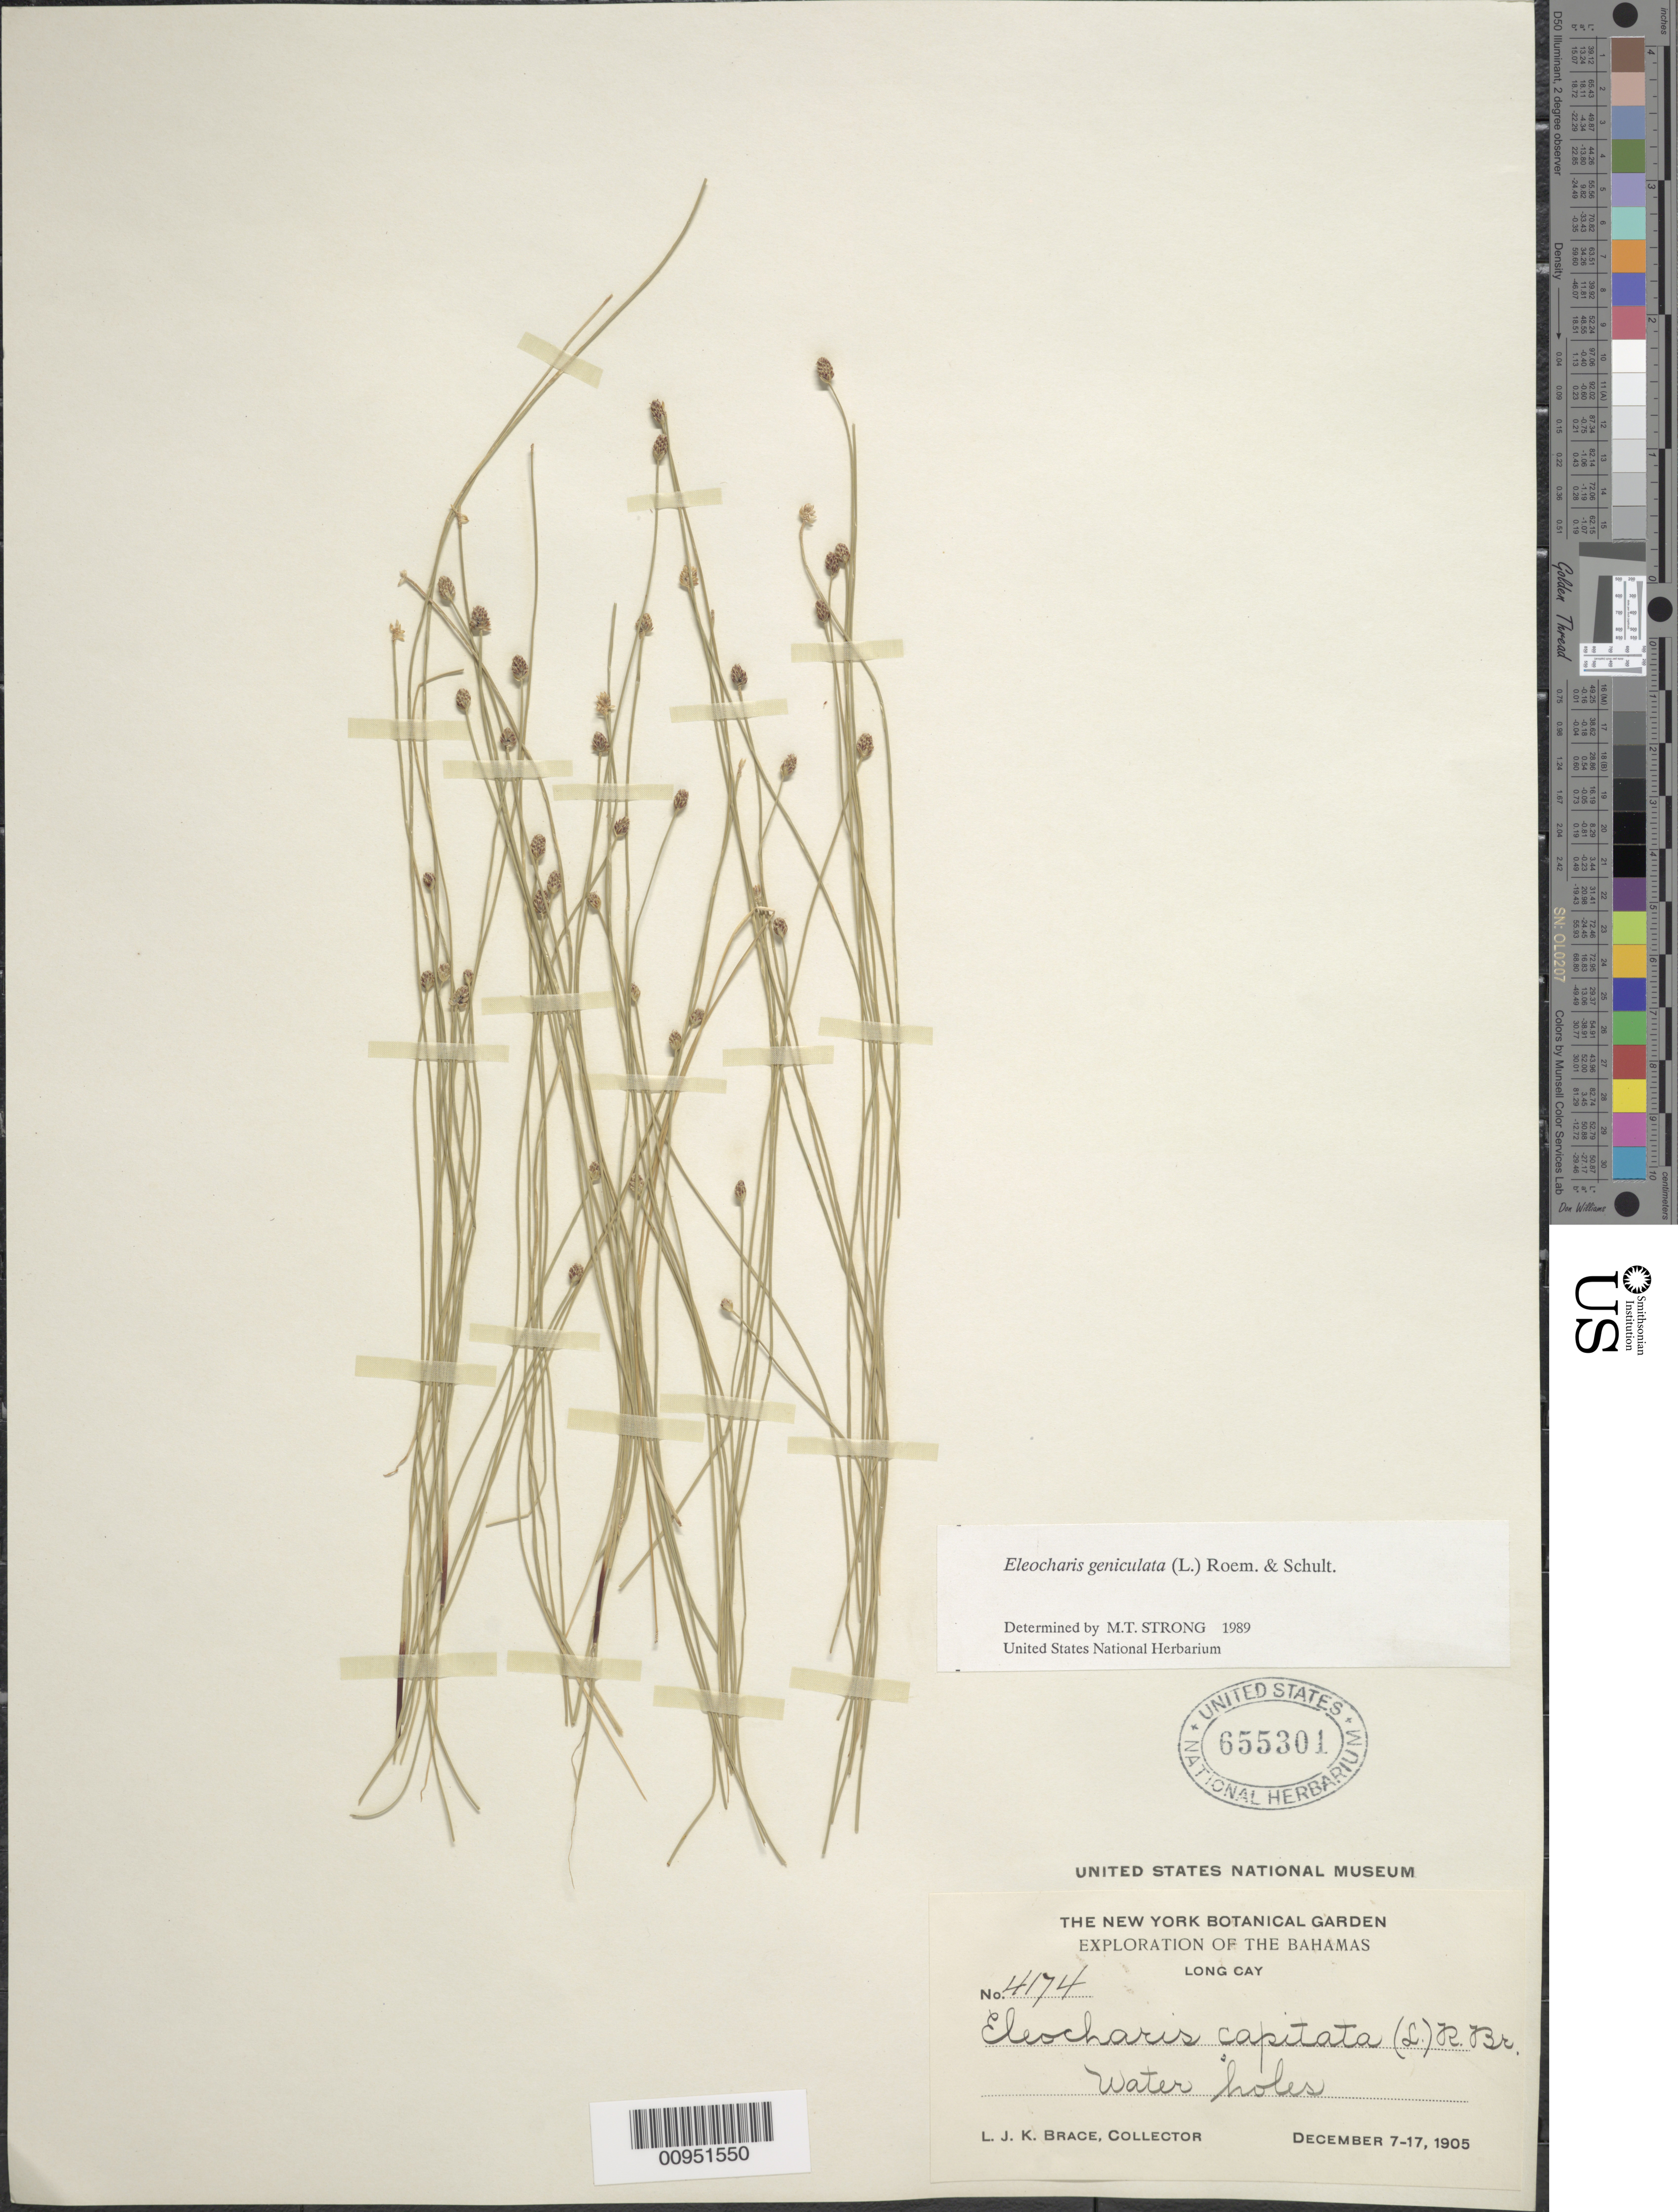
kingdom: Plantae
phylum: Tracheophyta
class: Liliopsida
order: Poales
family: Cyperaceae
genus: Eleocharis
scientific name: Eleocharis geniculata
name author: (L.) Roem. & Schult.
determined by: Strong, M. T., (US), Smithsonian Institution - National Museum of Natural History (UNITED STATES)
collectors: L. J. K. Brace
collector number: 4174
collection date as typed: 07 Dec 1905 to 17 Dec 1905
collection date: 1905-12-07/1905-12-17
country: Bahamas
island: Long Cay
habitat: Water holes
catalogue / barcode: US 655301